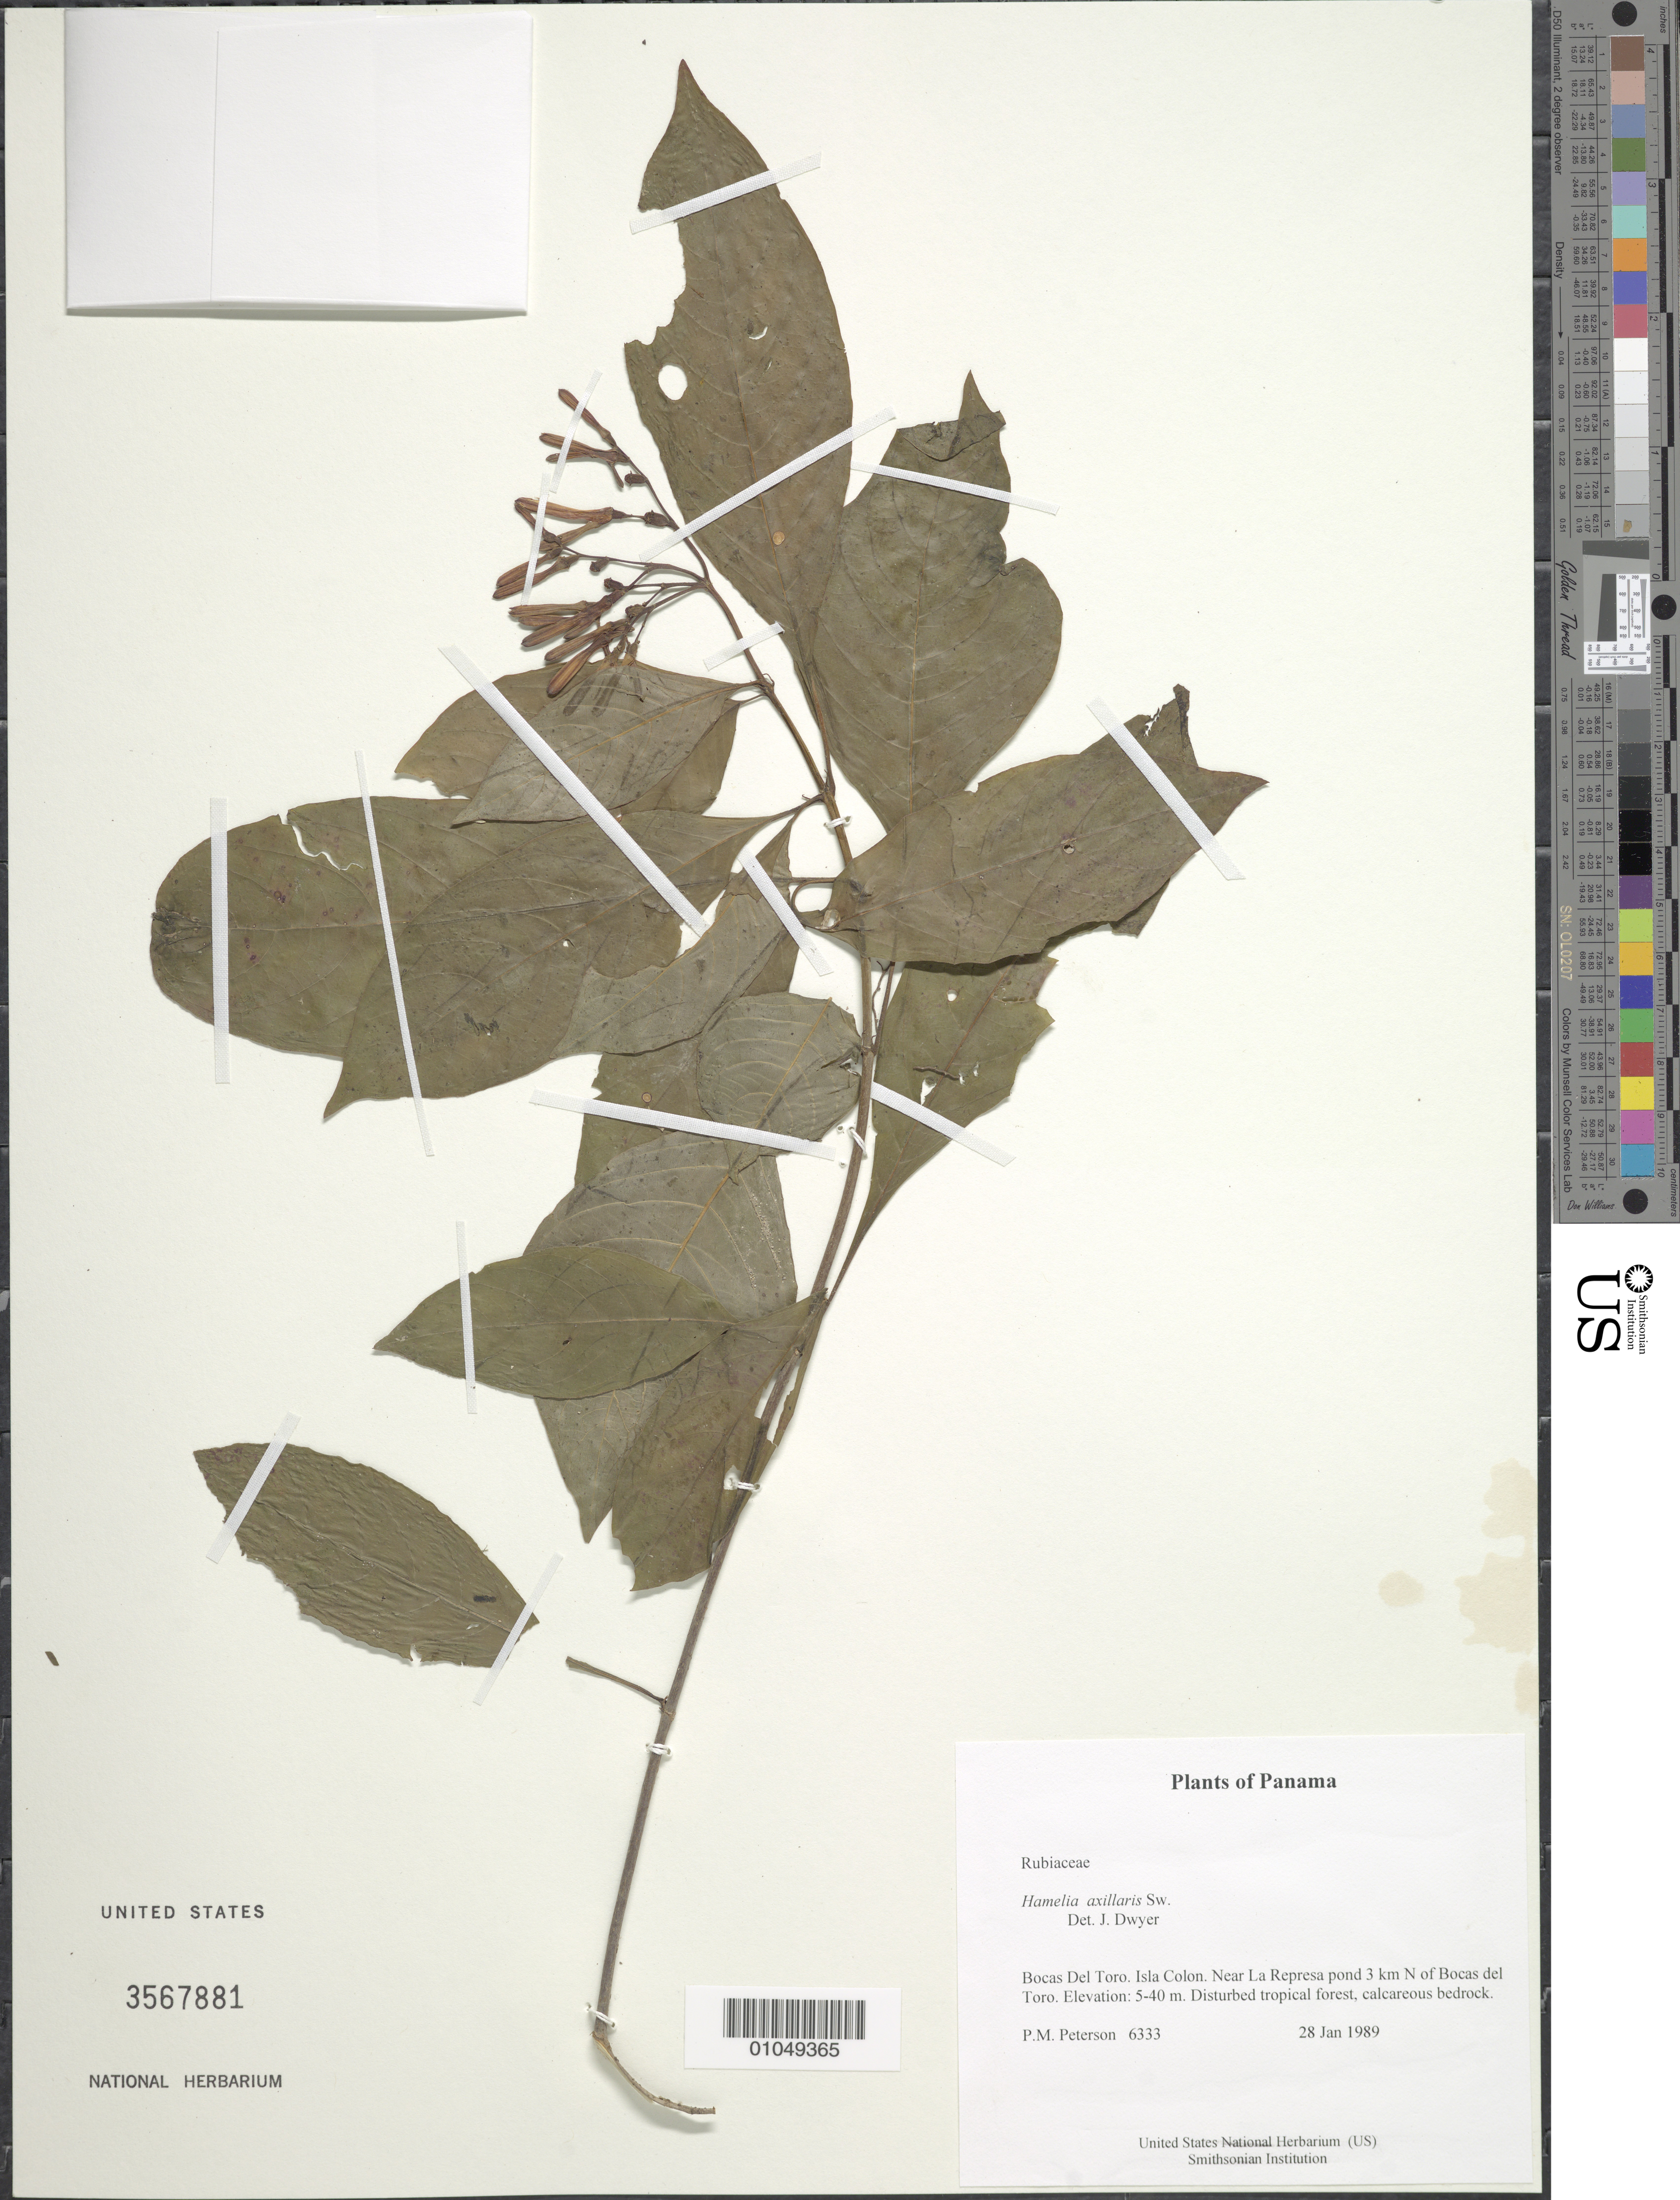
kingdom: Plantae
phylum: Tracheophyta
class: Magnoliopsida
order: Gentianales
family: Rubiaceae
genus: Hamelia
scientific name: Hamelia axillaris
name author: Sw.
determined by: Dwyer, J.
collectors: P. M. Peterson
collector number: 06333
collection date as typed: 28 Jan 1989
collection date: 1989-01-28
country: Panama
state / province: Bocas del Toro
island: Colón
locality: Near La Represa pond 3 km N of Bocas del Toro.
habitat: Disturbed tropical forest, calcareous bedrock.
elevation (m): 5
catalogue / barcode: US 3567881